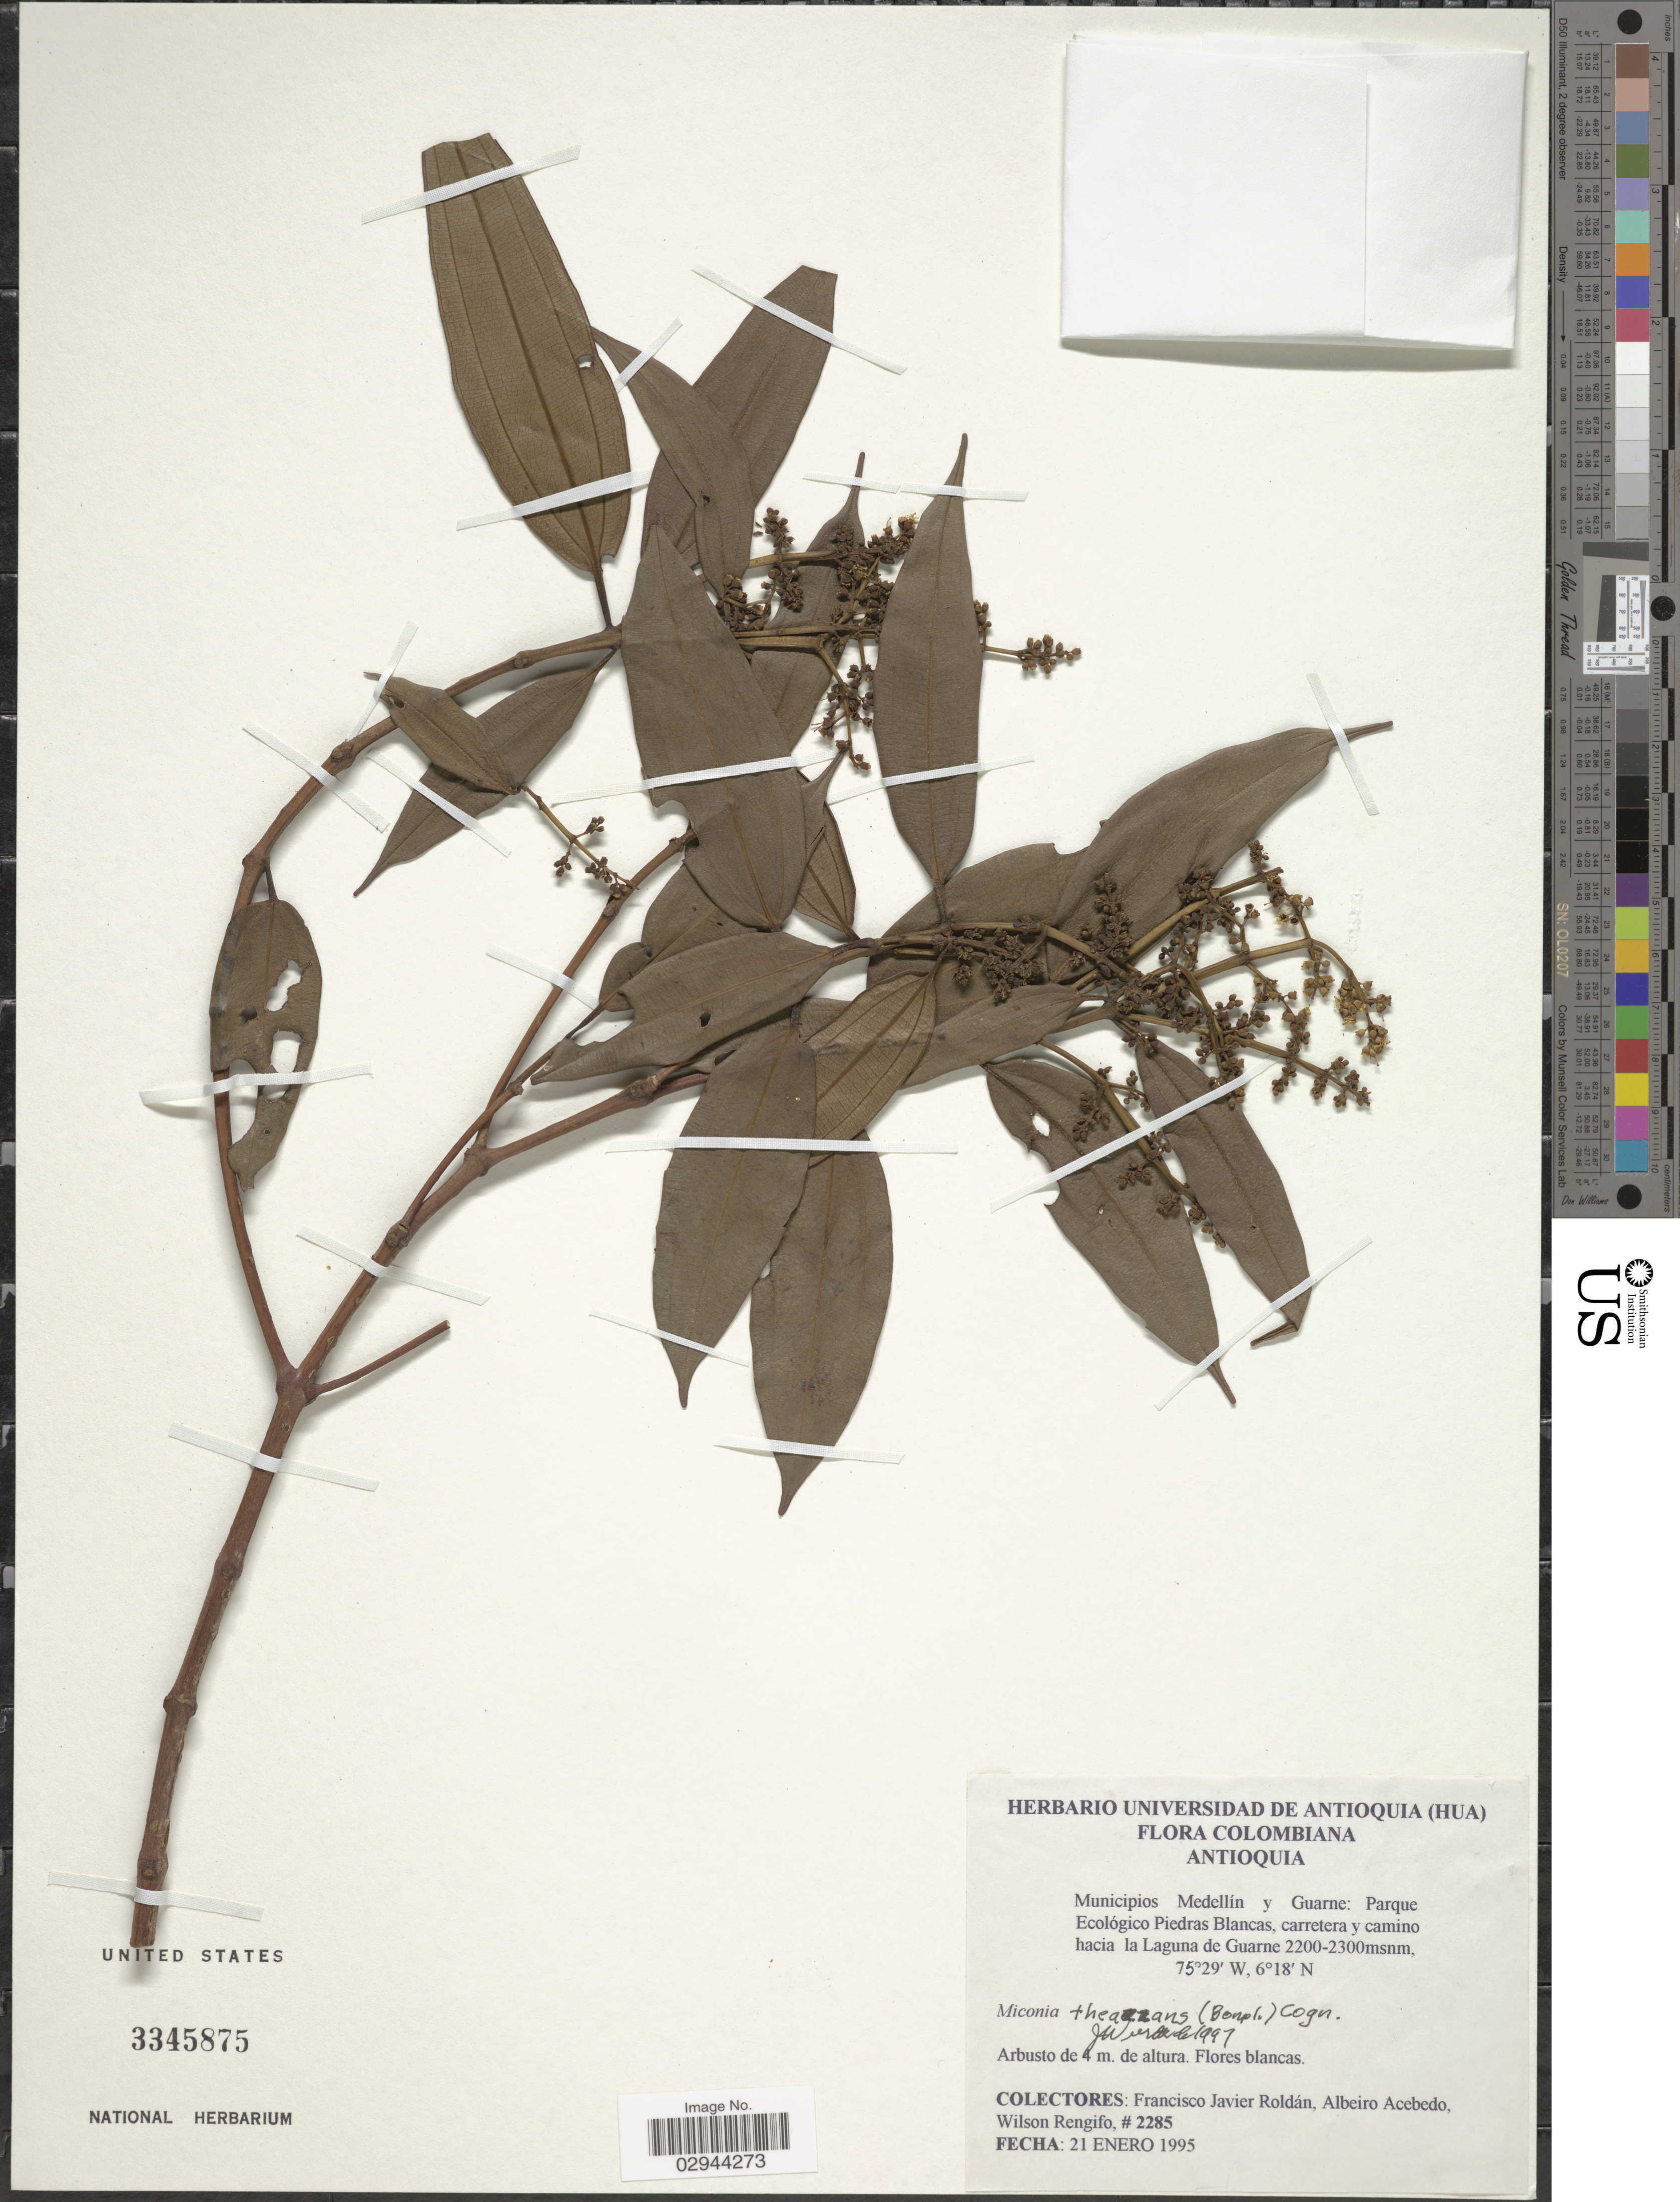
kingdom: Plantae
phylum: Tracheophyta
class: Magnoliopsida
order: Myrtales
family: Melastomataceae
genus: Miconia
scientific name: Miconia theizans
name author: (Bonpl.) Cogn.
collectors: F. J. Roldán, A. Acebedo & W. Rengifo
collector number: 2285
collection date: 1995-01-21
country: Colombia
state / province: Antioquia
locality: Municipios Medellín y Guarne, Parque Ecológico Piedras Blancas, carretera y camino hacia La Laguna de Guarne.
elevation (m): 2200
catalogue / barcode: US 3345875